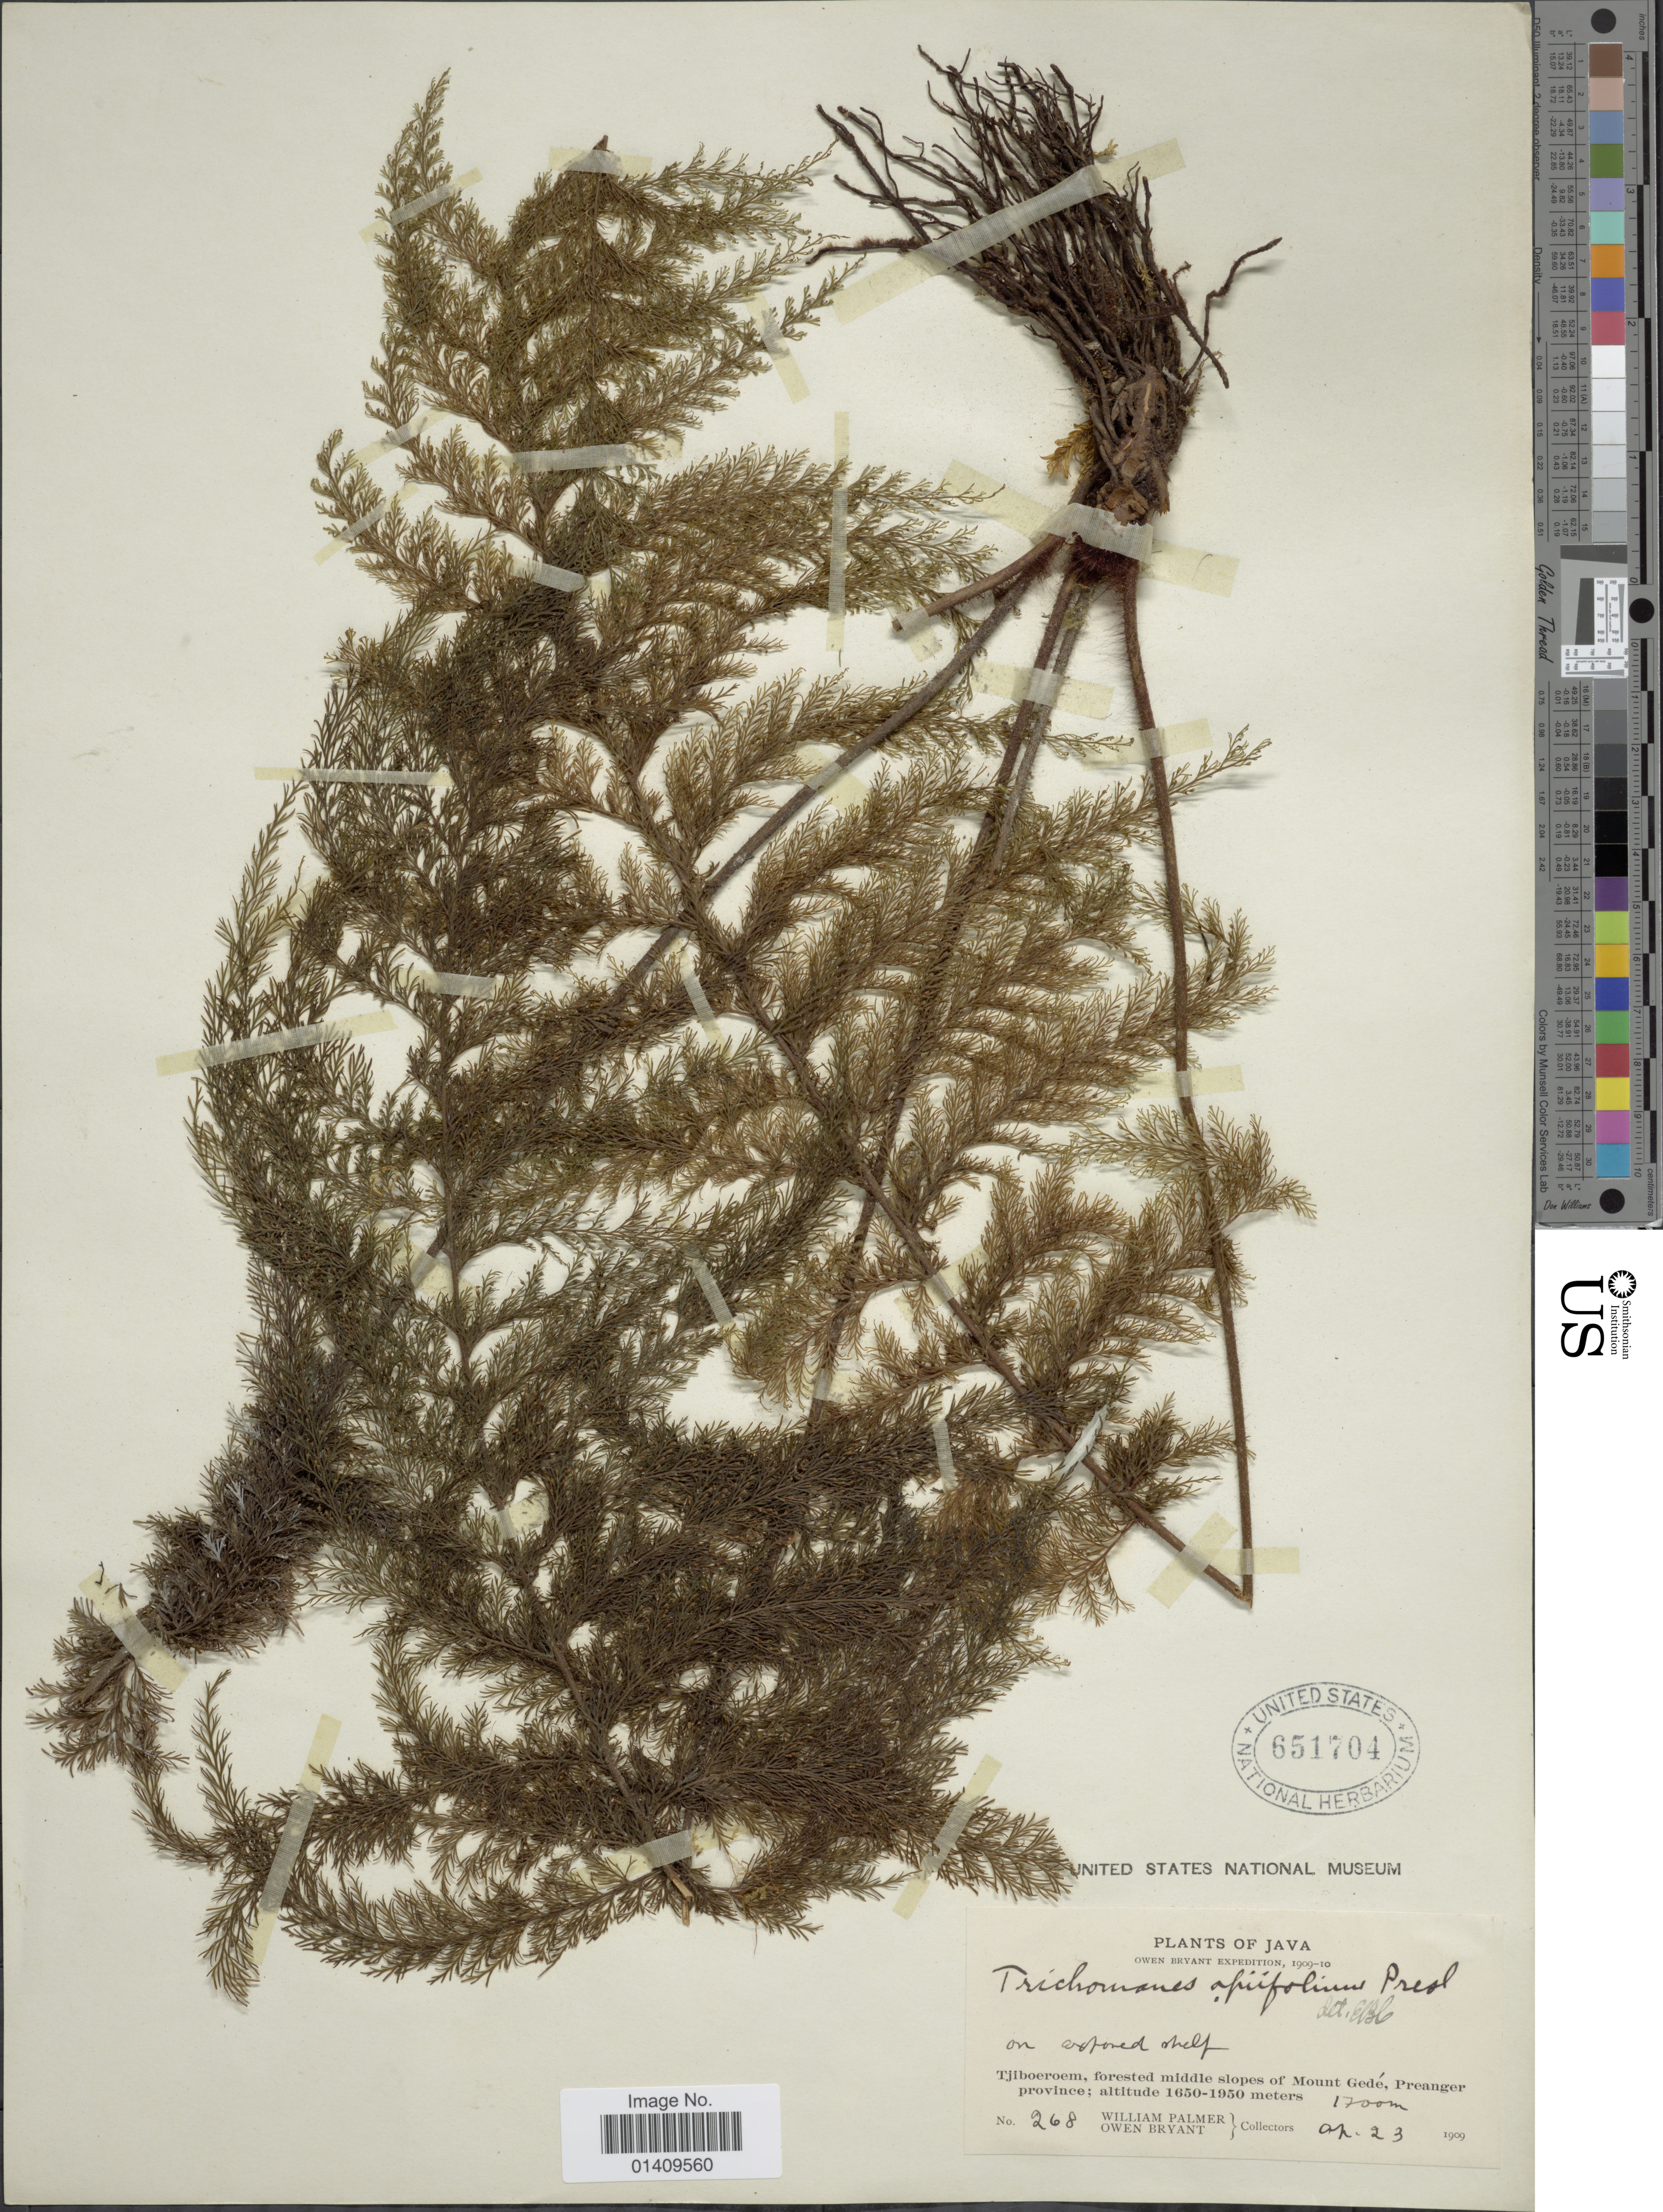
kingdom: Plantae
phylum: Tracheophyta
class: Polypodiopsida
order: Hymenophyllales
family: Hymenophyllaceae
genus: Callistopteris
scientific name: Callistopteris apiifolia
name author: (C. Presl) Copel.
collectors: W. Palmer & O. Bryant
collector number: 268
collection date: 1909-04-23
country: Indonesia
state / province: Java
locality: Tjiboeroem forested middle slopes of Mount Gedé Preanger province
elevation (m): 1700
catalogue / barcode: US 651704